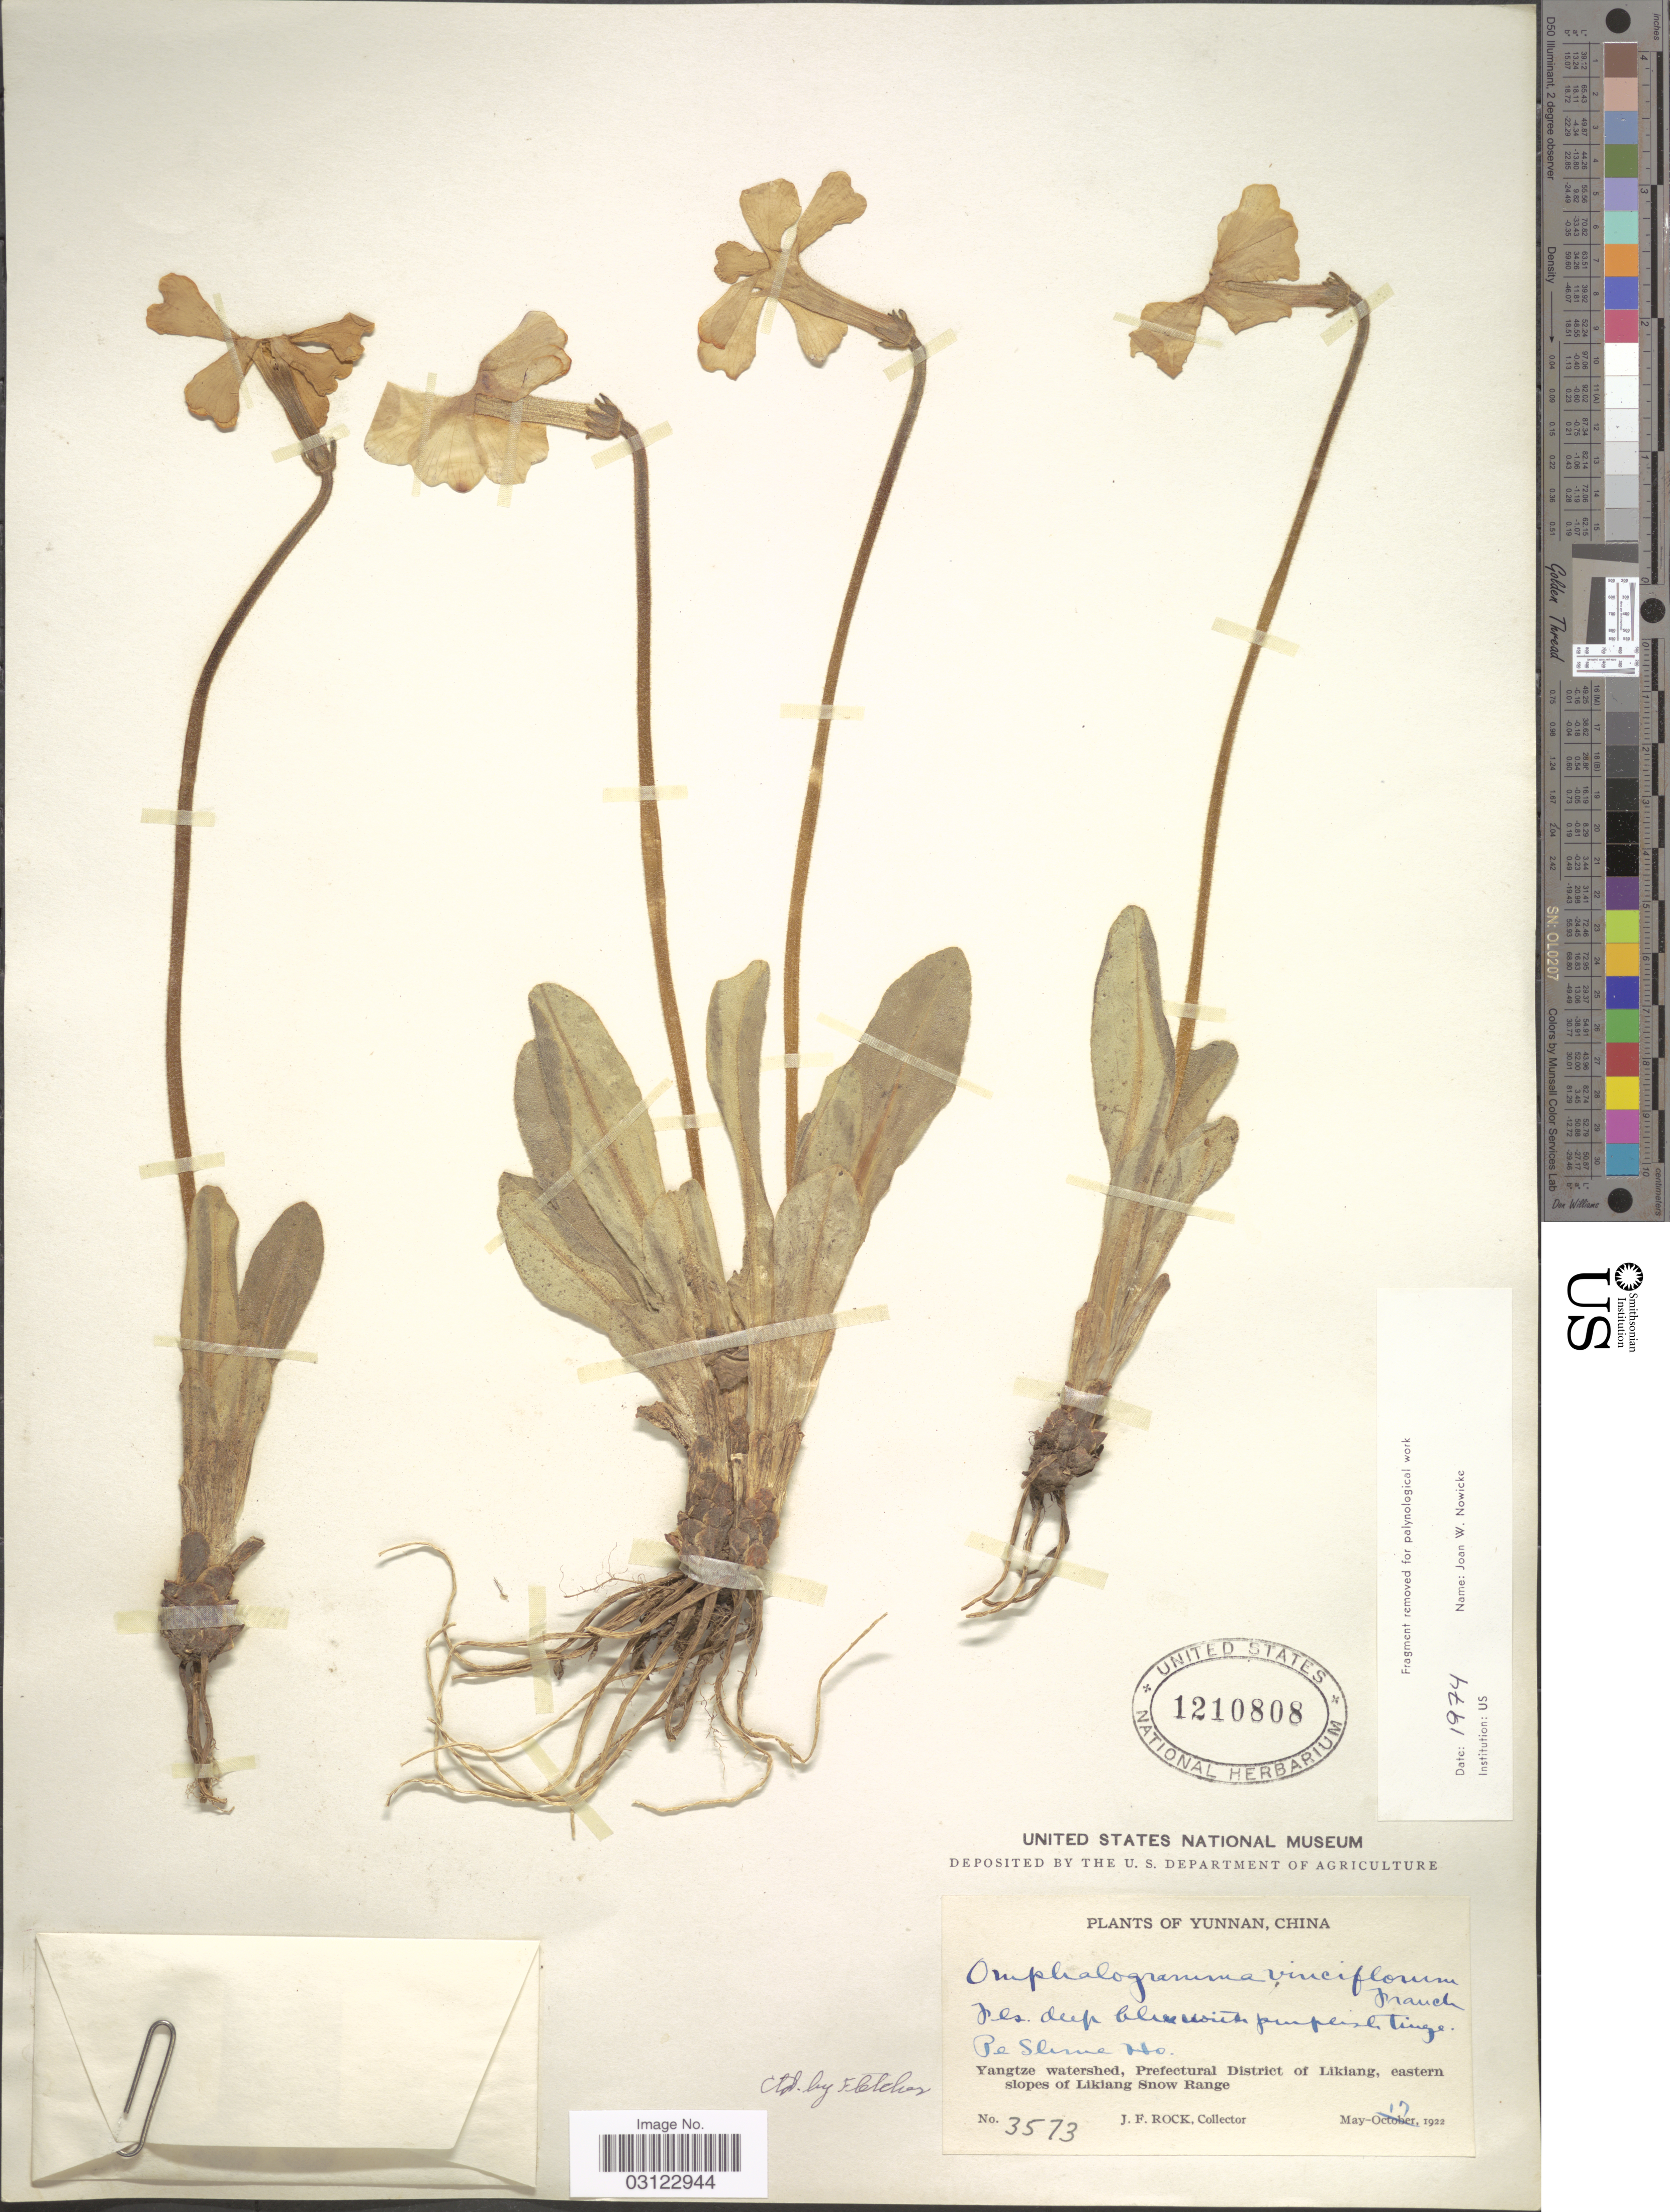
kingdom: Plantae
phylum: Tracheophyta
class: Magnoliopsida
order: Ericales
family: Primulaceae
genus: Omphalogramma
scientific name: Omphalogramma vinciflorum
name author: (Franch.) Franch.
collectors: J. Rock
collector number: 3573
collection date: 1922-05-17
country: China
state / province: Yunnan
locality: Peshive Ho. Yangtze watershed, Prefectural District of Likiang, eastern slopes of Likiang Snow Range.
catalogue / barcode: US 1210808